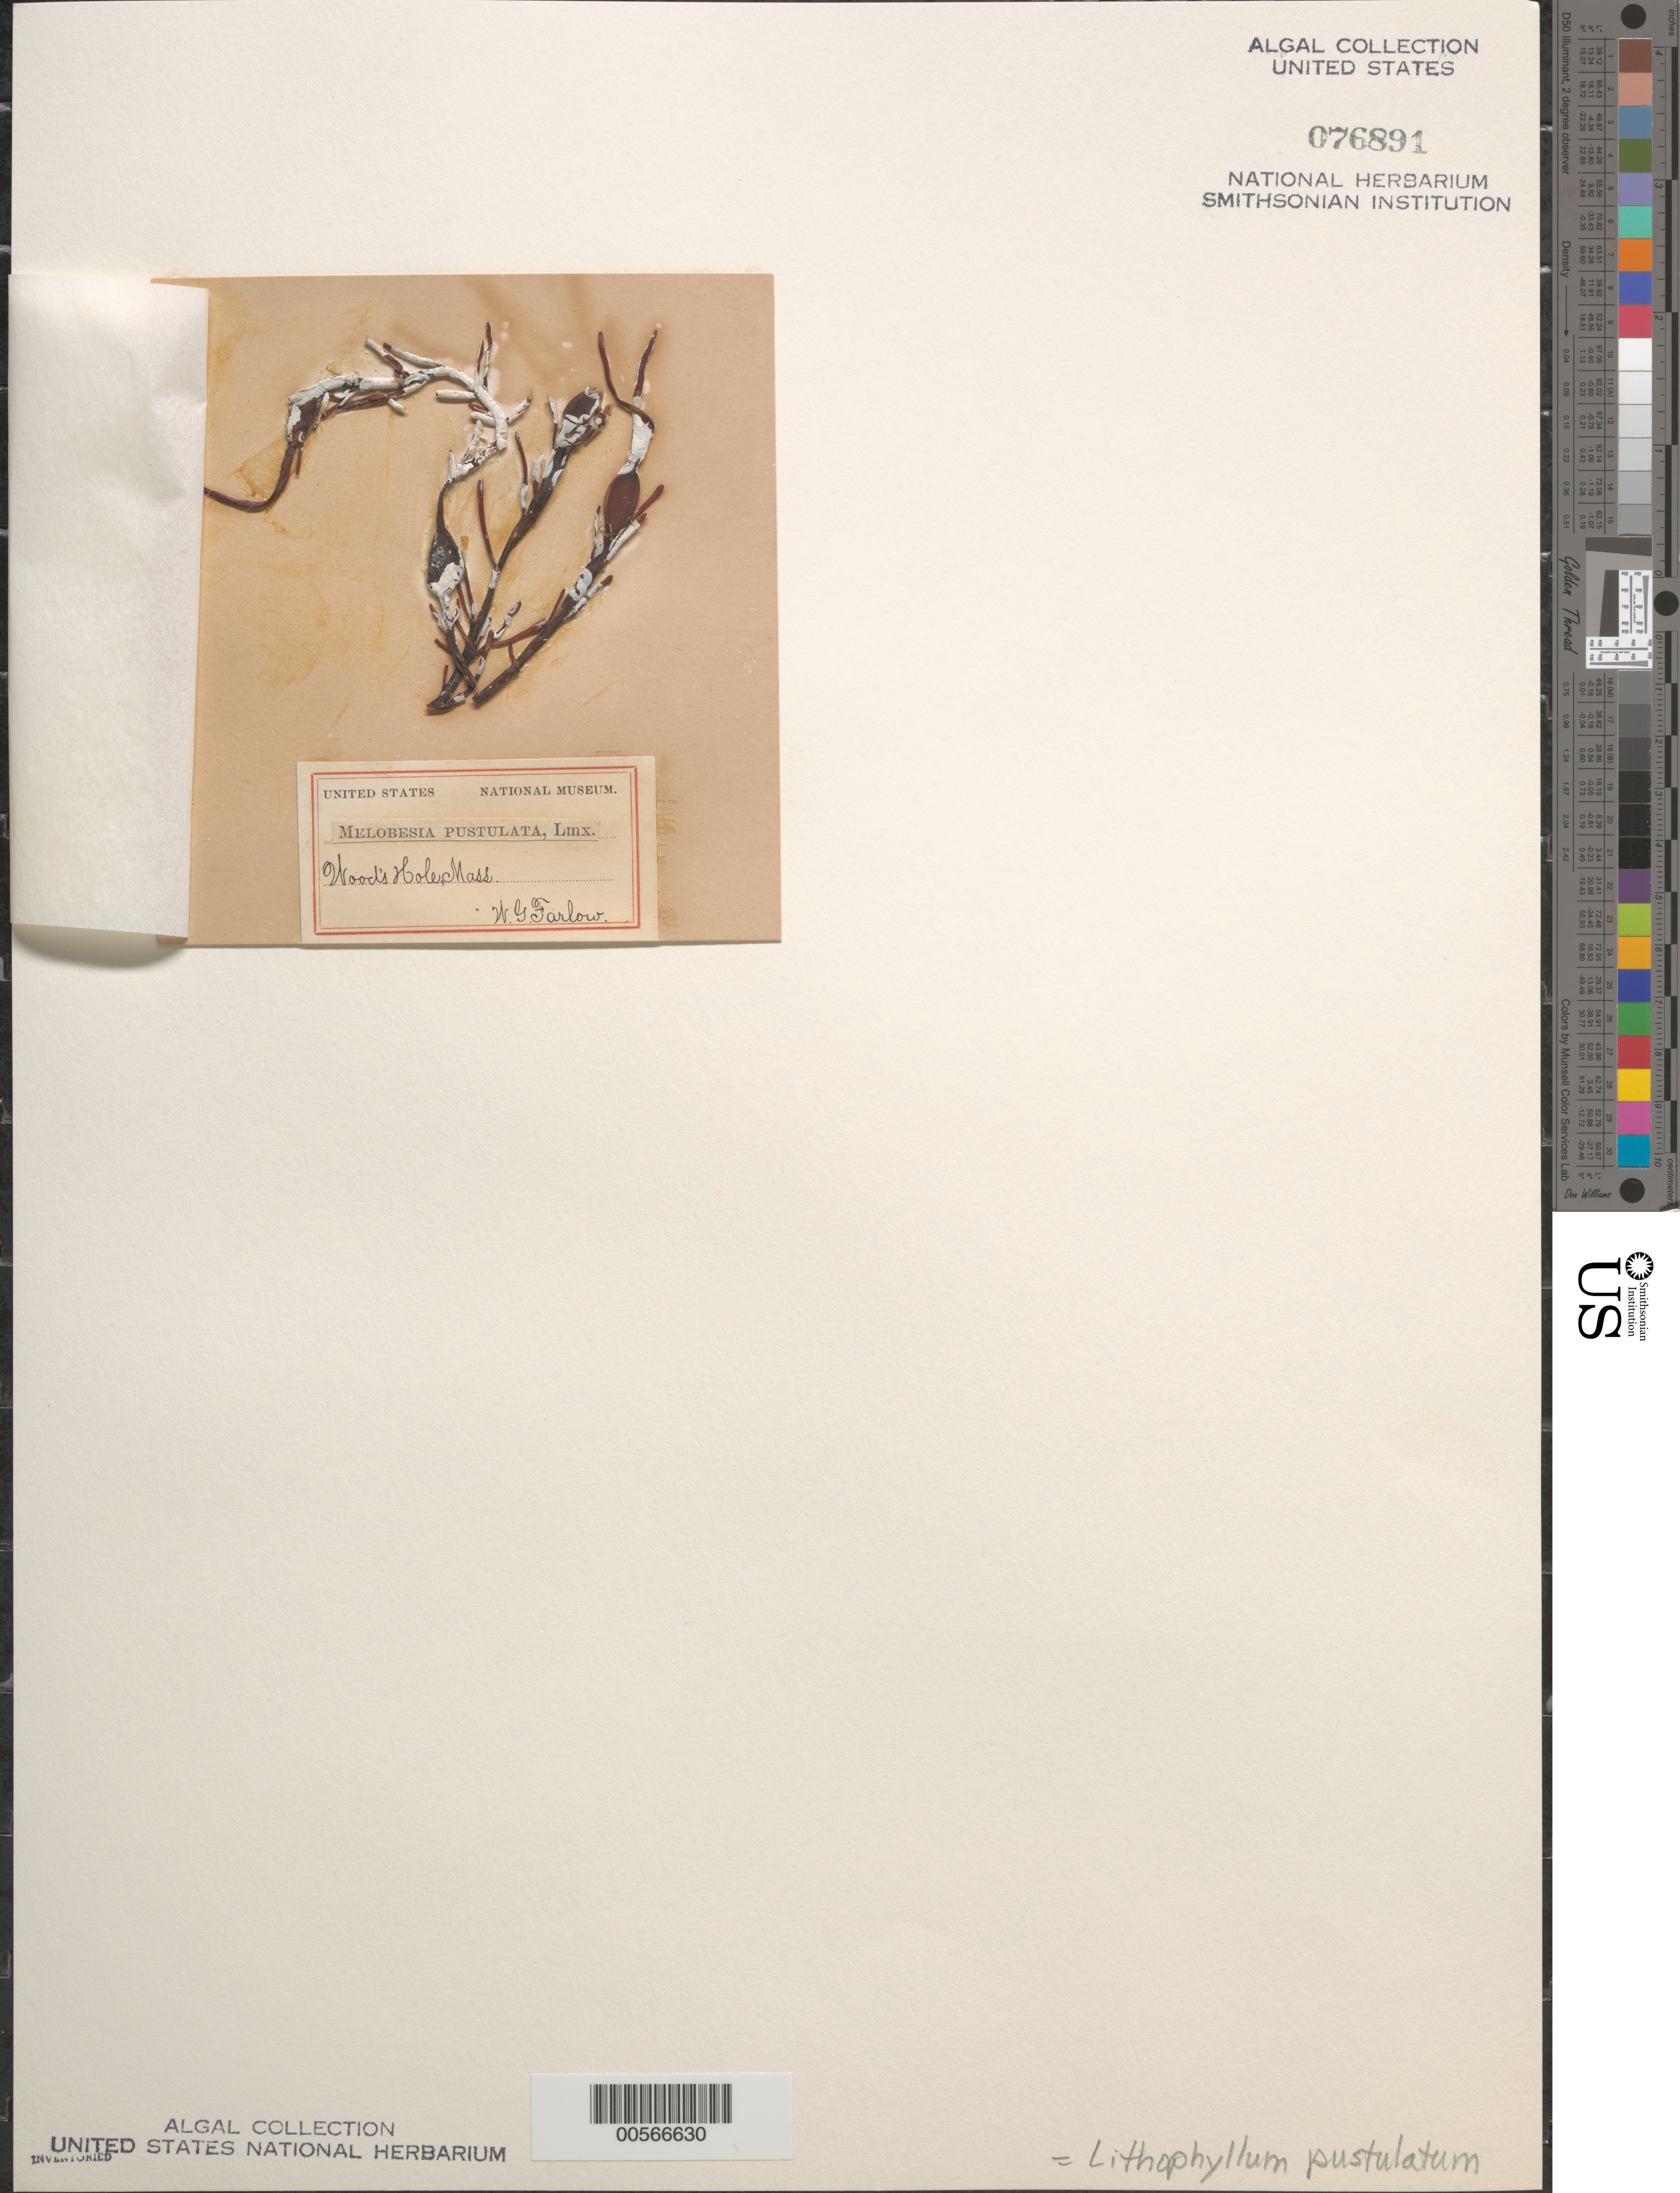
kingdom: Plantae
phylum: Rhodophyta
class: Florideophyceae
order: Corallinales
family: Lithophyllaceae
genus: Titanoderma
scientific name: Titanoderma pustulatum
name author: (J.V.Lamouroux) Naegeli in Naegeli & C. Cramer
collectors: W. G. Farlow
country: United States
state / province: Massachusetts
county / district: Barnstable County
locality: Woods Hole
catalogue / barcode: US 76891